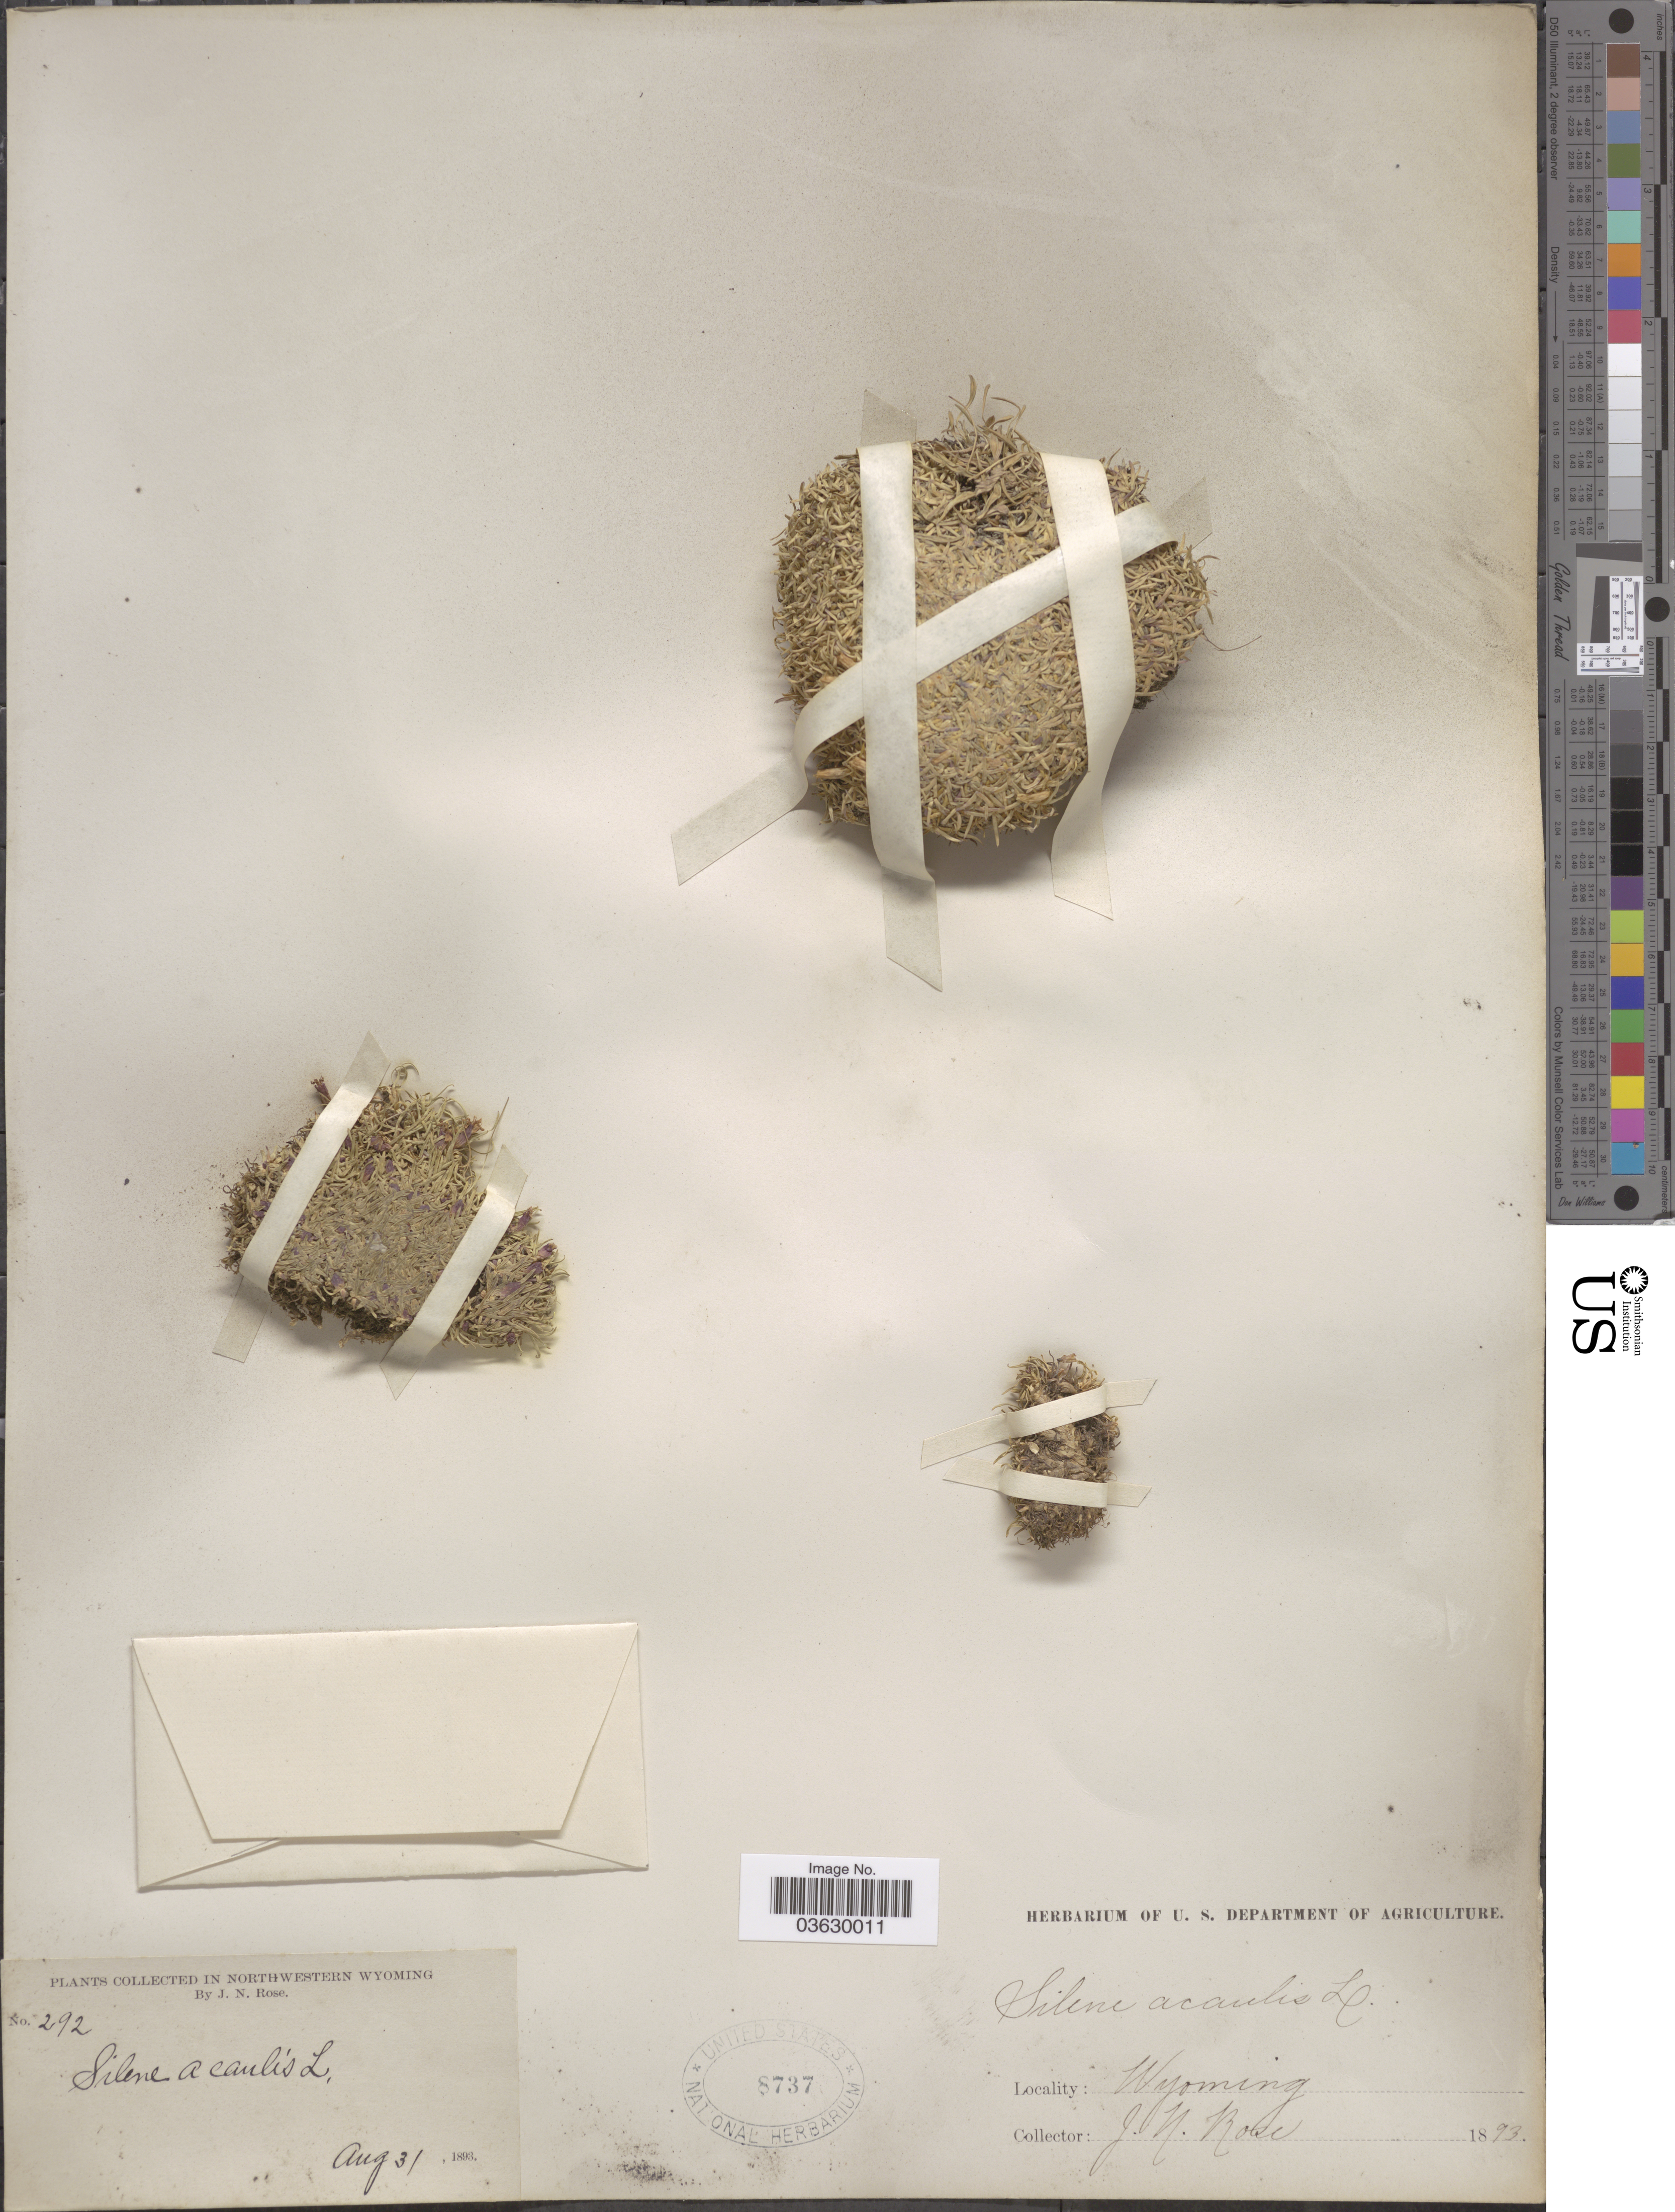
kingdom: Plantae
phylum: Tracheophyta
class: Magnoliopsida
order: Caryophyllales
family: Caryophyllaceae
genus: Silene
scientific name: Silene acaulis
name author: (L.) Jacq.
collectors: J. N. Rose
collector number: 292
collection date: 1893-08-31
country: United States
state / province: Wyoming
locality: Northwestern Wyoming.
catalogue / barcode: US 8737